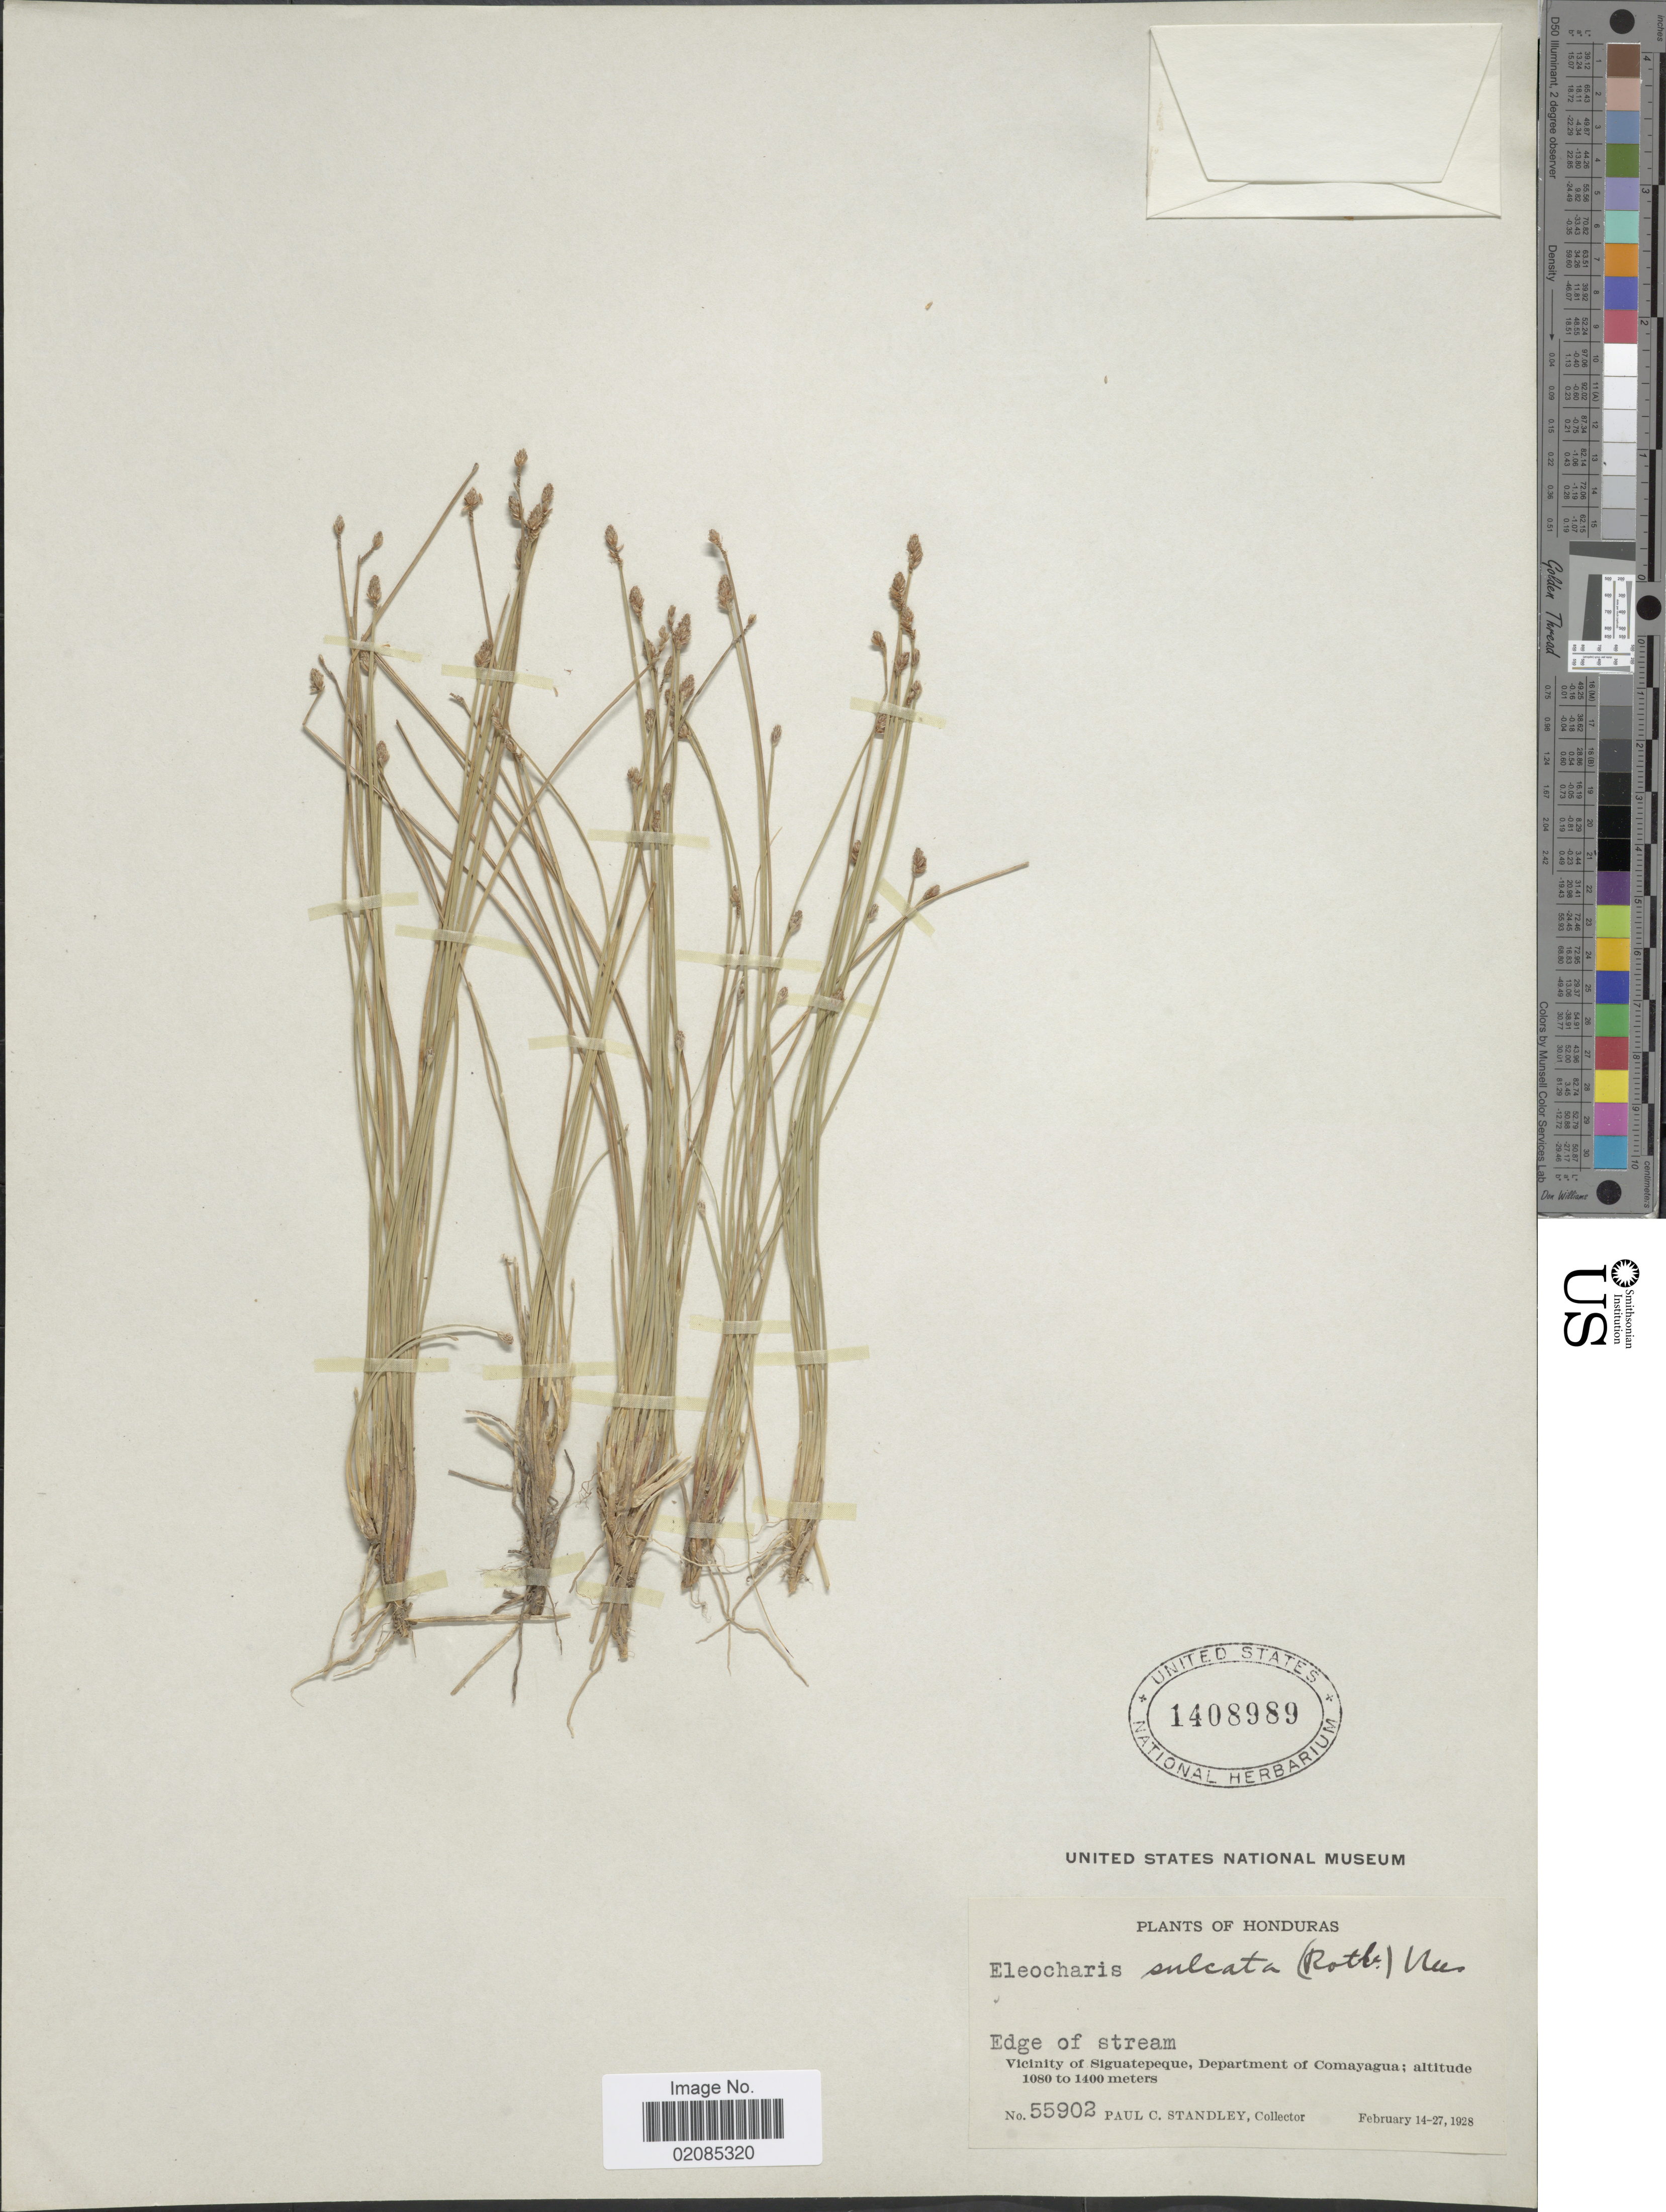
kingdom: Plantae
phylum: Tracheophyta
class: Liliopsida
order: Poales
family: Cyperaceae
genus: Eleocharis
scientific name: Eleocharis filiculmis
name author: Kunth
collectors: P. C. Standley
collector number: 59902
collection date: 1928-02-14/1928-02-27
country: Honduras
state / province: Comayagua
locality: Vicinity of Siguatepeque, Department of Comayagua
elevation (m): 1080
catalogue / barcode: US 1408989